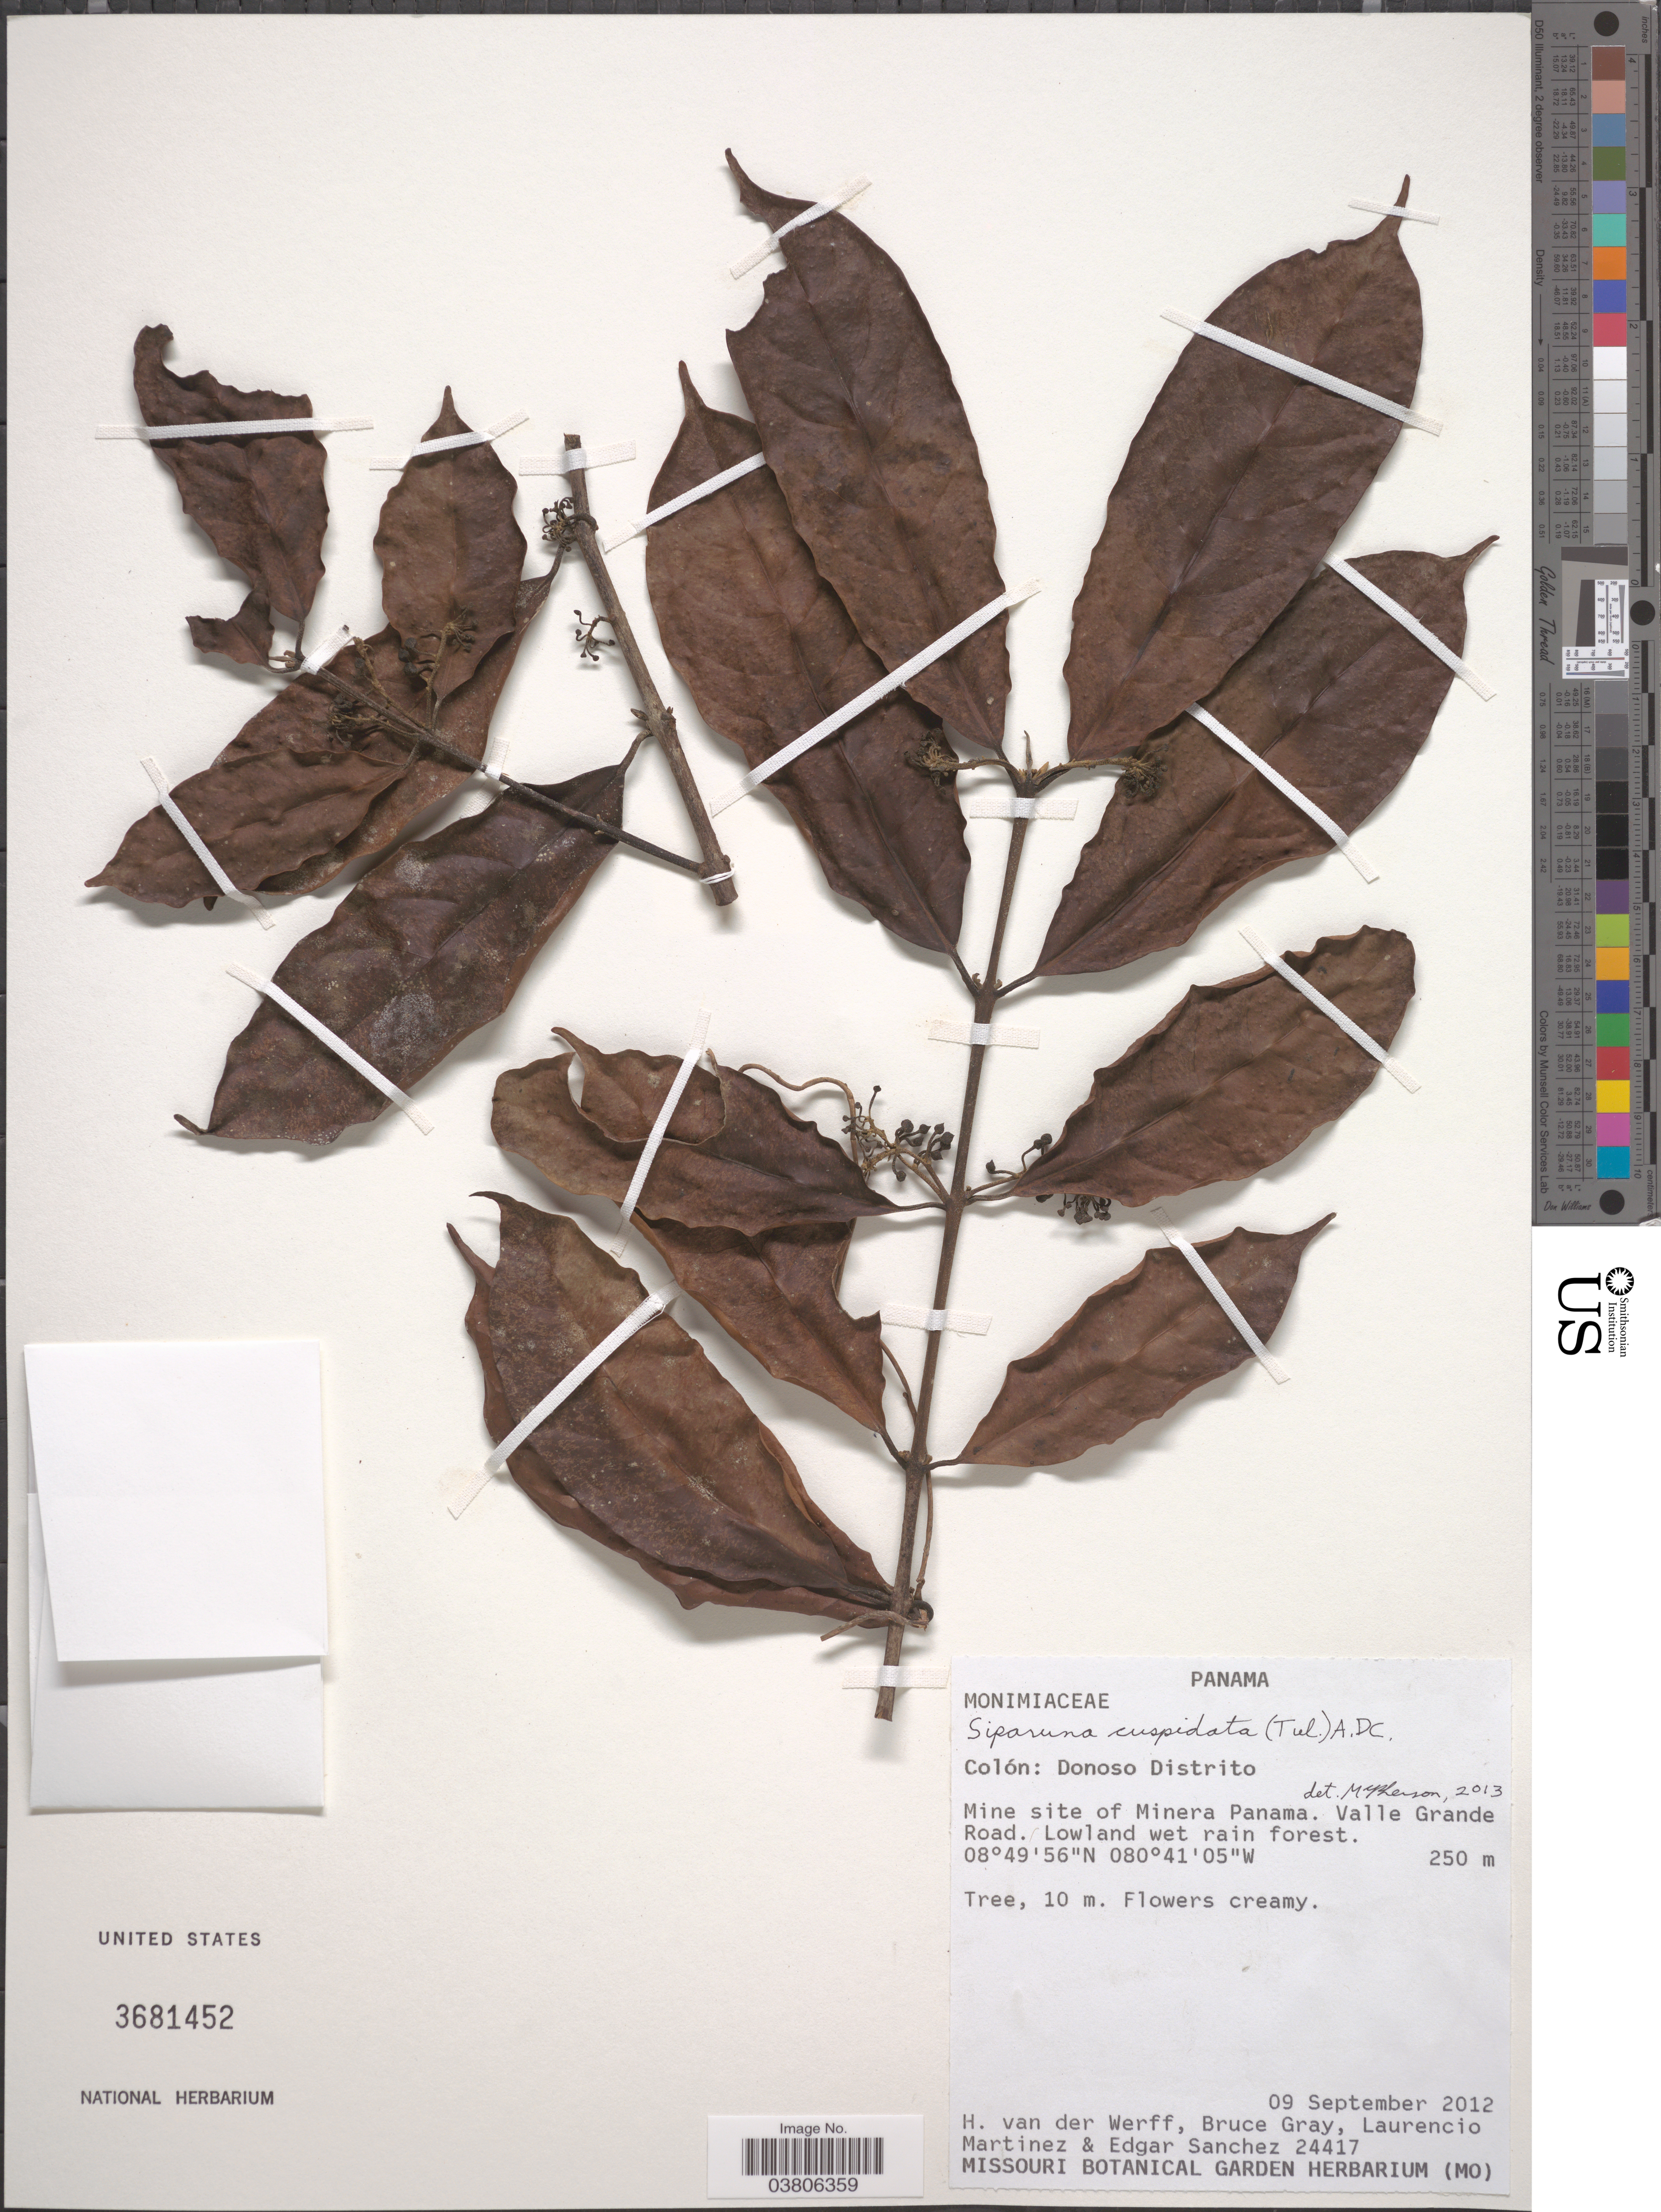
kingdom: Plantae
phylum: Tracheophyta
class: Magnoliopsida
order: Laurales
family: Siparunaceae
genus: Siparuna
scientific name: Siparuna cuspidata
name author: (Tul.) A. DC.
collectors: H. van der Werff, B. Gray, L. Martinez & E. Sanchez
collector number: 24417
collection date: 2012-09-09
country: Panama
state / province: Colón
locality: Donoso Distrito. Mine site of Minera Panama. Valle Grande Road.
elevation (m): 250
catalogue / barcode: US 3681452